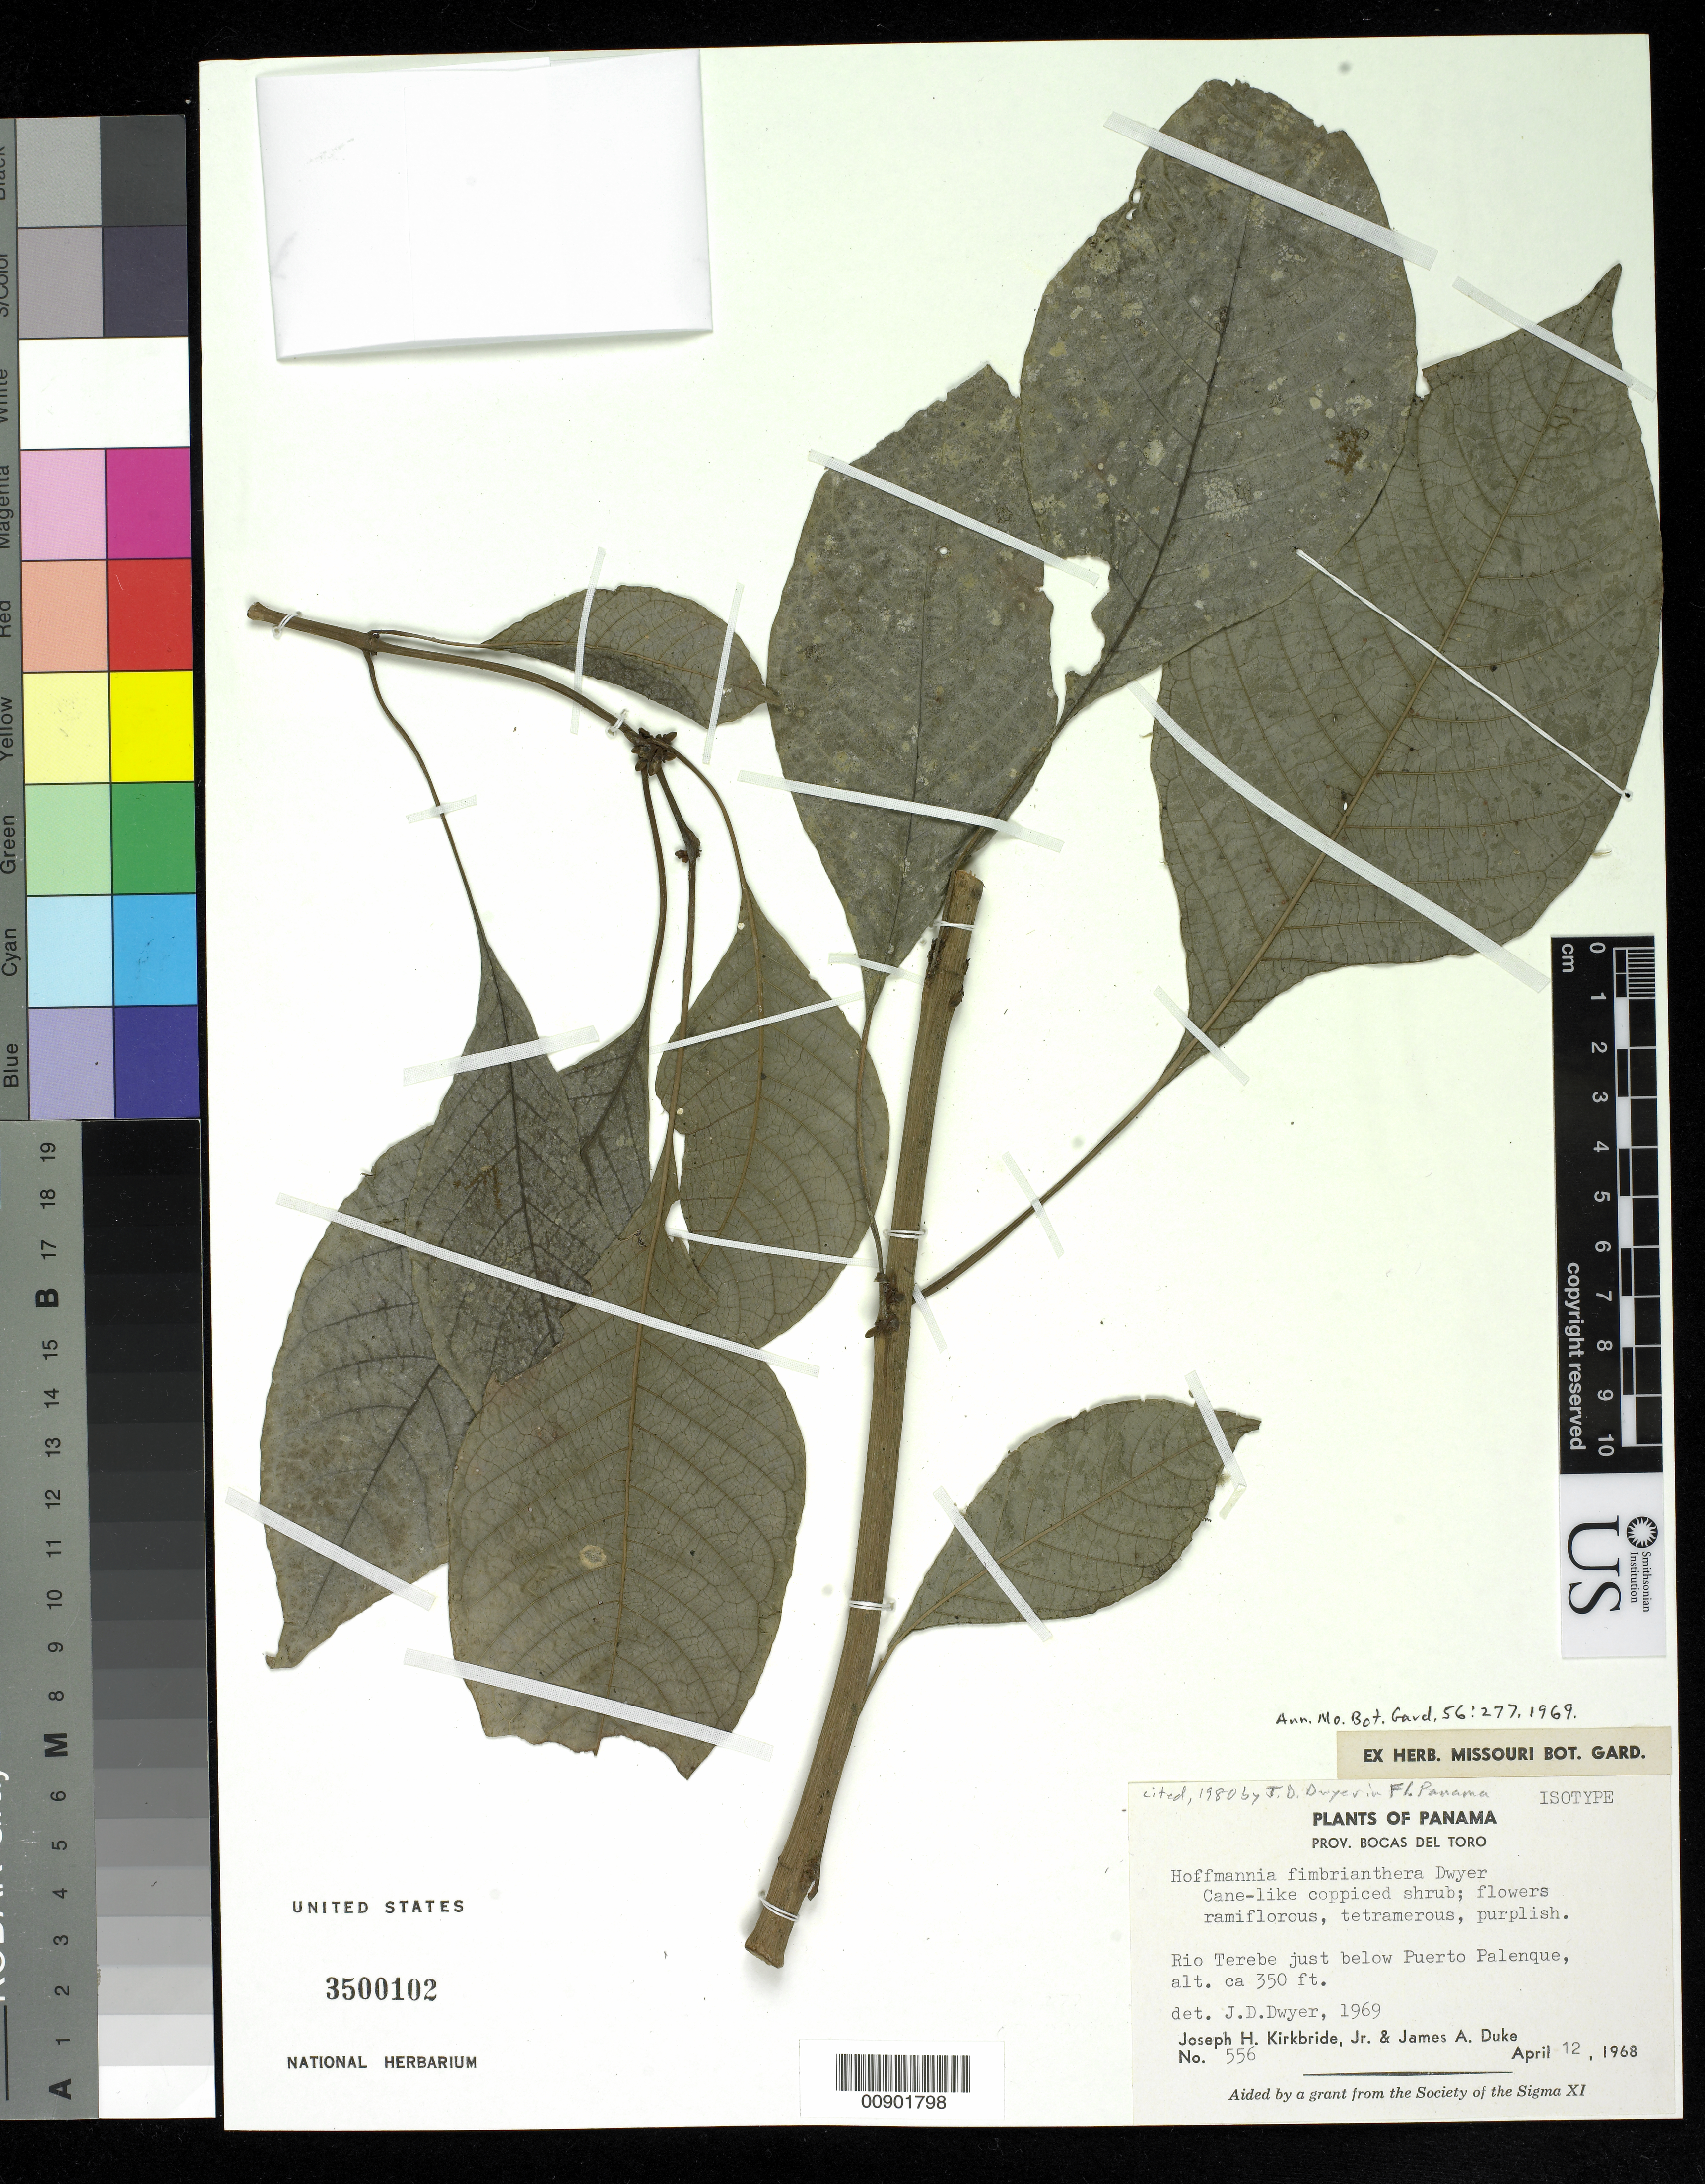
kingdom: Plantae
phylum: Tracheophyta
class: Magnoliopsida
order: Gentianales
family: Rubiaceae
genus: Hoffmannia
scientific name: Hoffmannia fimbrianthera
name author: Dwyer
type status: Isotype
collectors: J. H. Kirkbride & J. A. Duke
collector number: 556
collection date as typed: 12 Apr 1968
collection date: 1968-04-12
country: Panama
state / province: Bocas del Toro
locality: Rio Terebe just below Puerto Palenque.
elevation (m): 107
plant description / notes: Cited 1980 by J.D. Dwyer in Fl. Panama.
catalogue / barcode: US 3500102